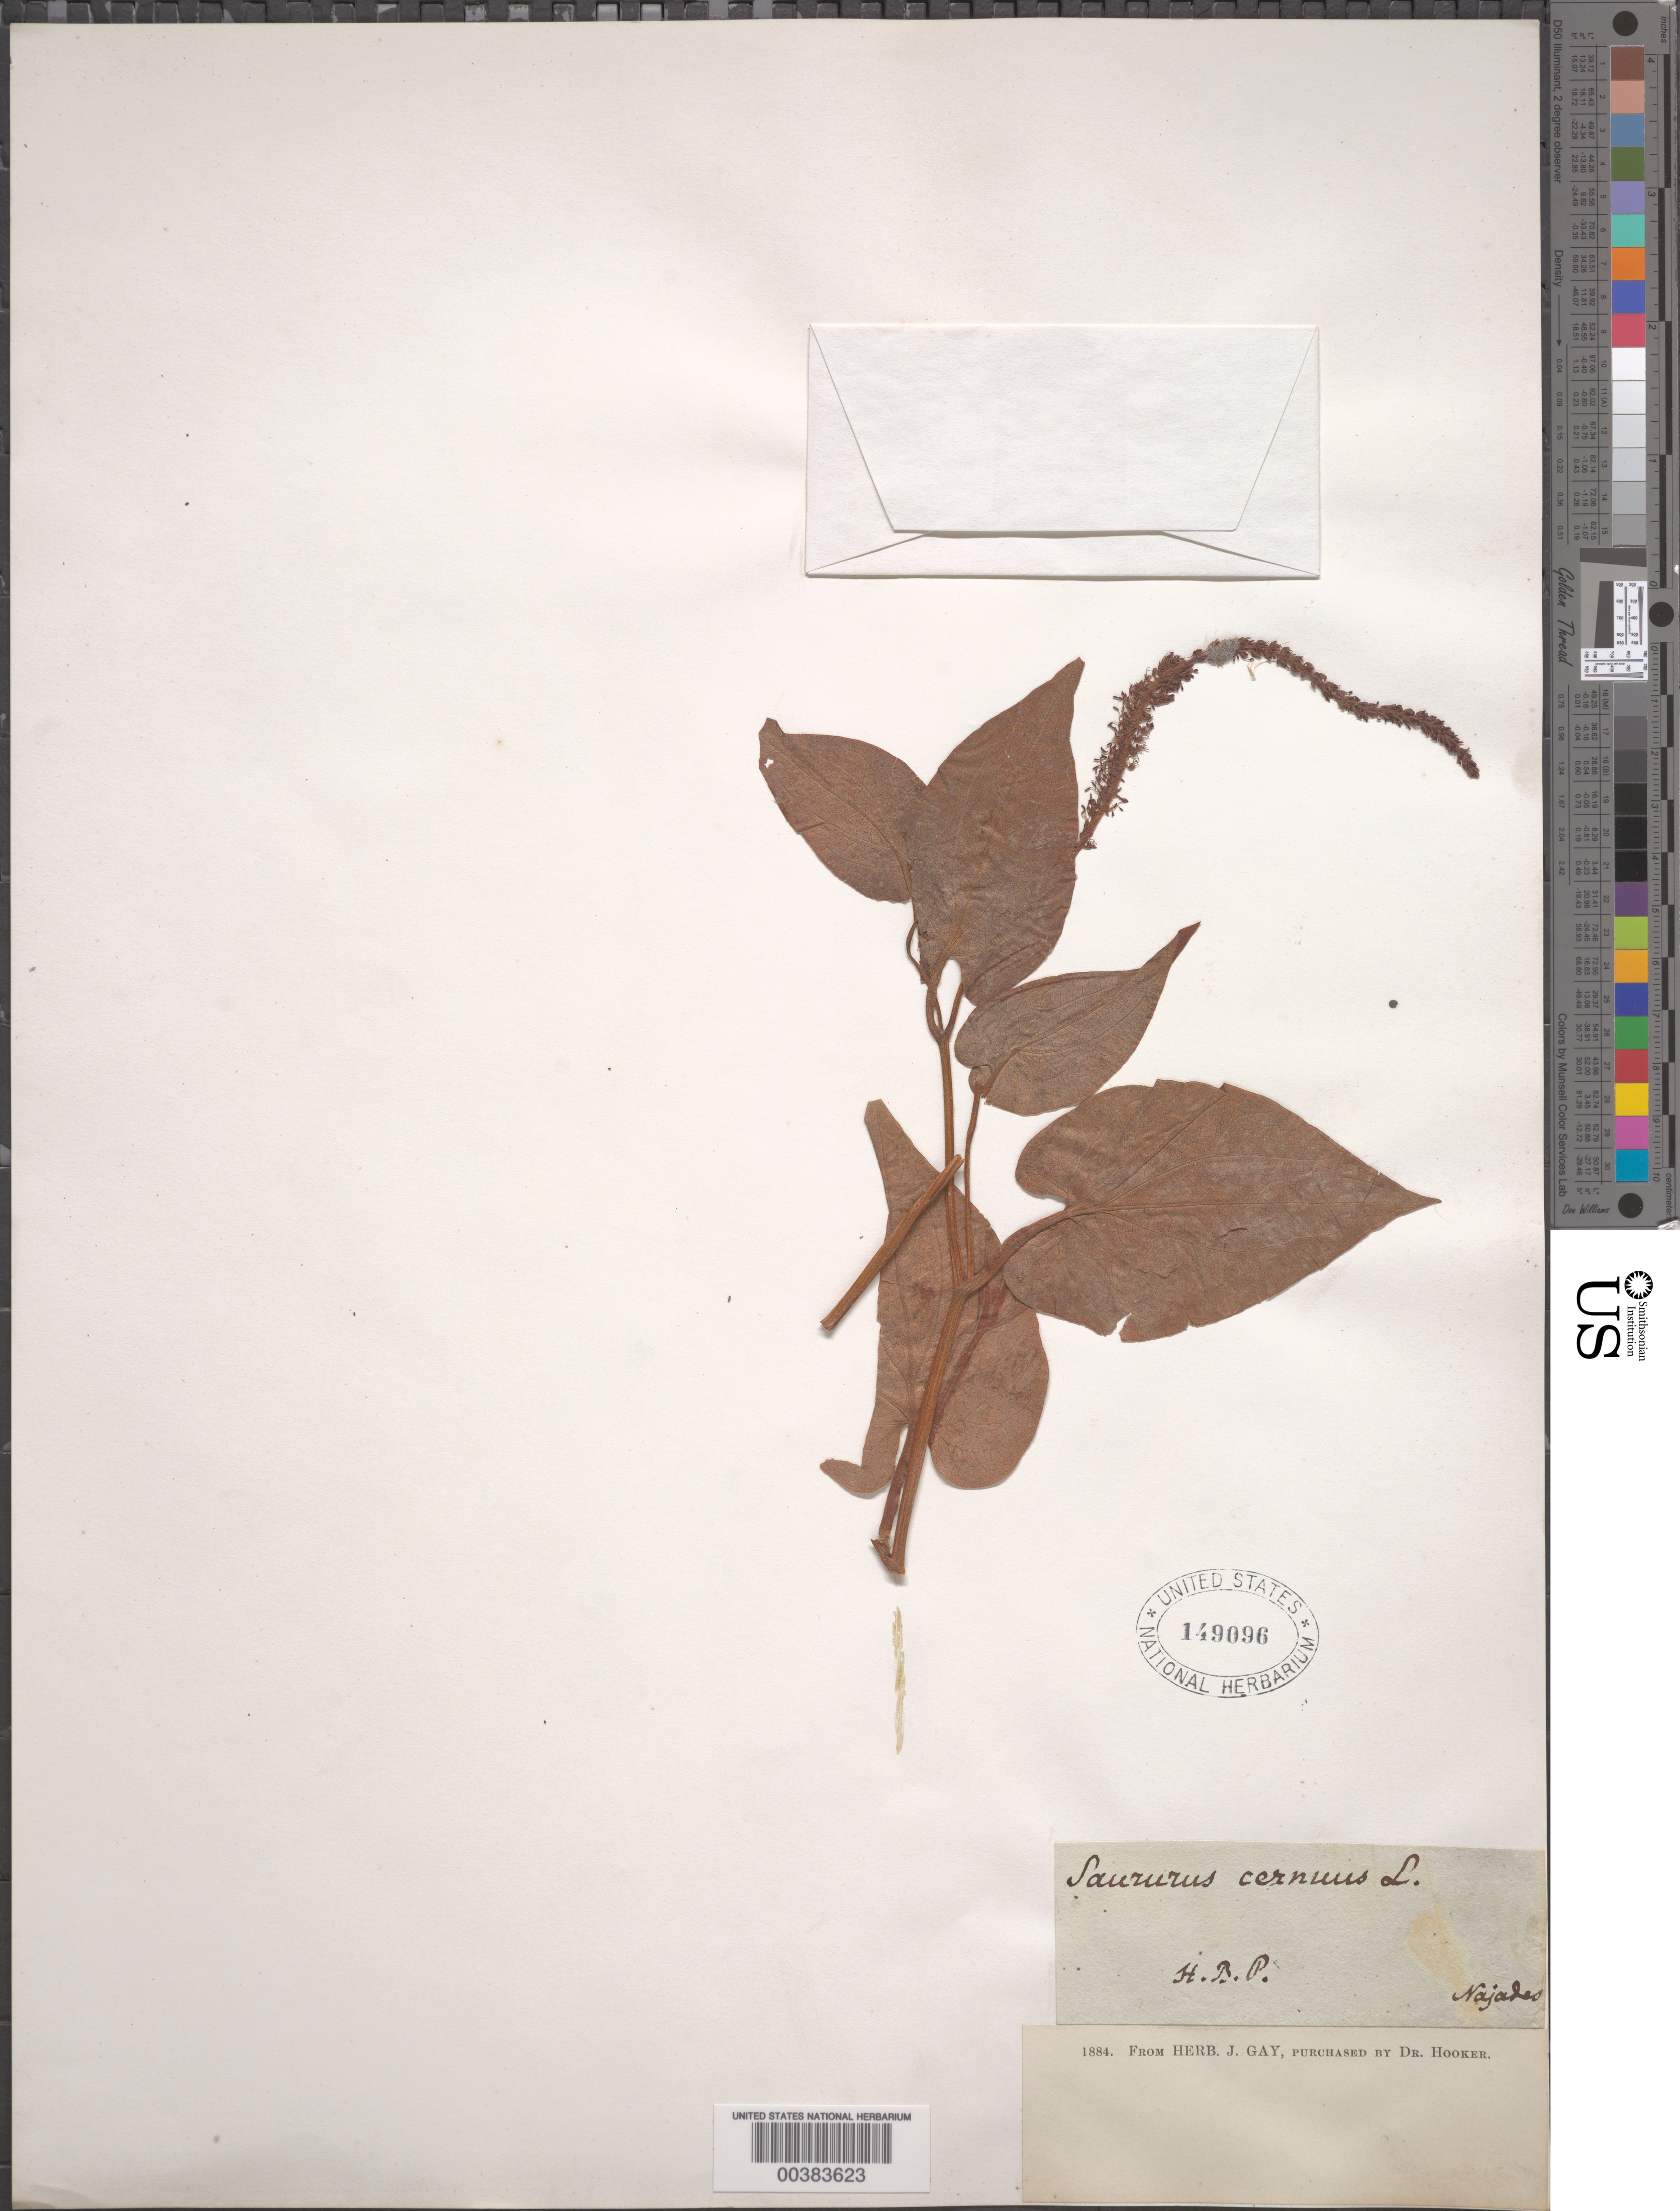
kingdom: Plantae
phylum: Tracheophyta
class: Magnoliopsida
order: Piperales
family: Saururaceae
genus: Saururus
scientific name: Saururus cernuus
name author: L.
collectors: H. P.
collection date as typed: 18--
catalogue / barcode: US 149096